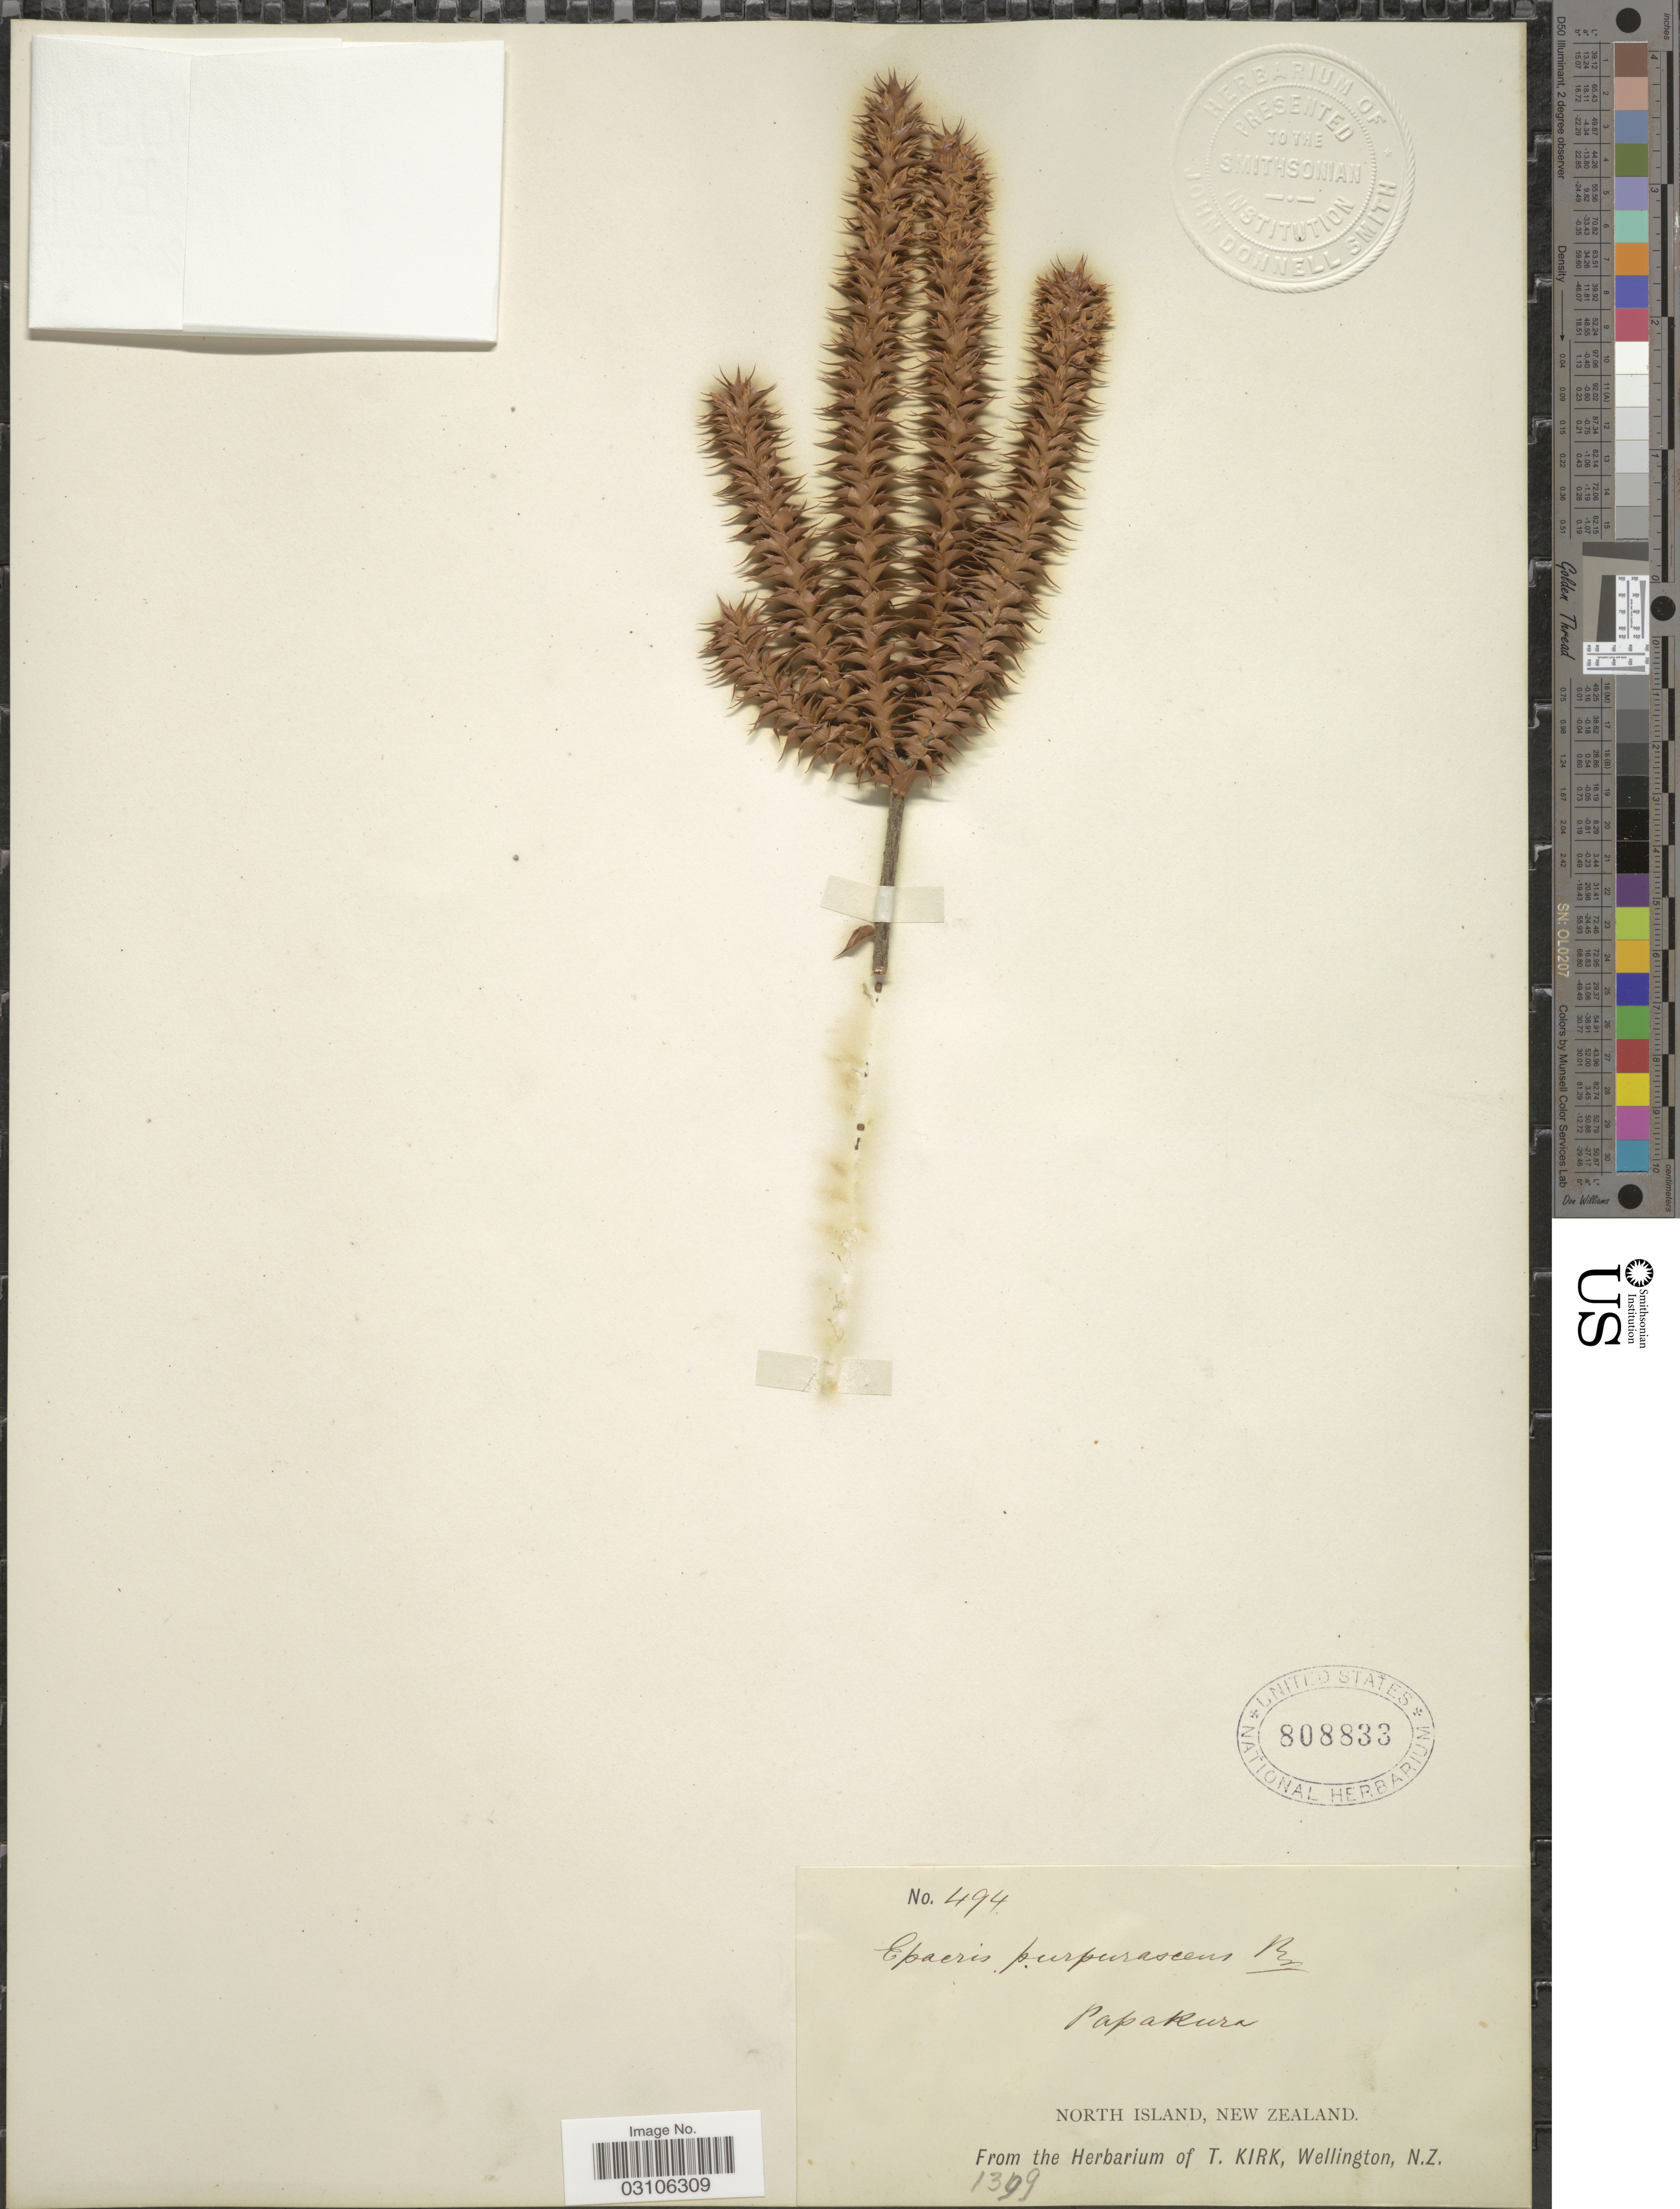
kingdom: Plantae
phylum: Tracheophyta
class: Magnoliopsida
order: Ericales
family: Ericaceae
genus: Epacris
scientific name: Epacris purpurascens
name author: Sims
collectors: ex herb. T. Kirk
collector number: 494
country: New Zealand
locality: North Island. Papakura.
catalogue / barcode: US 808833